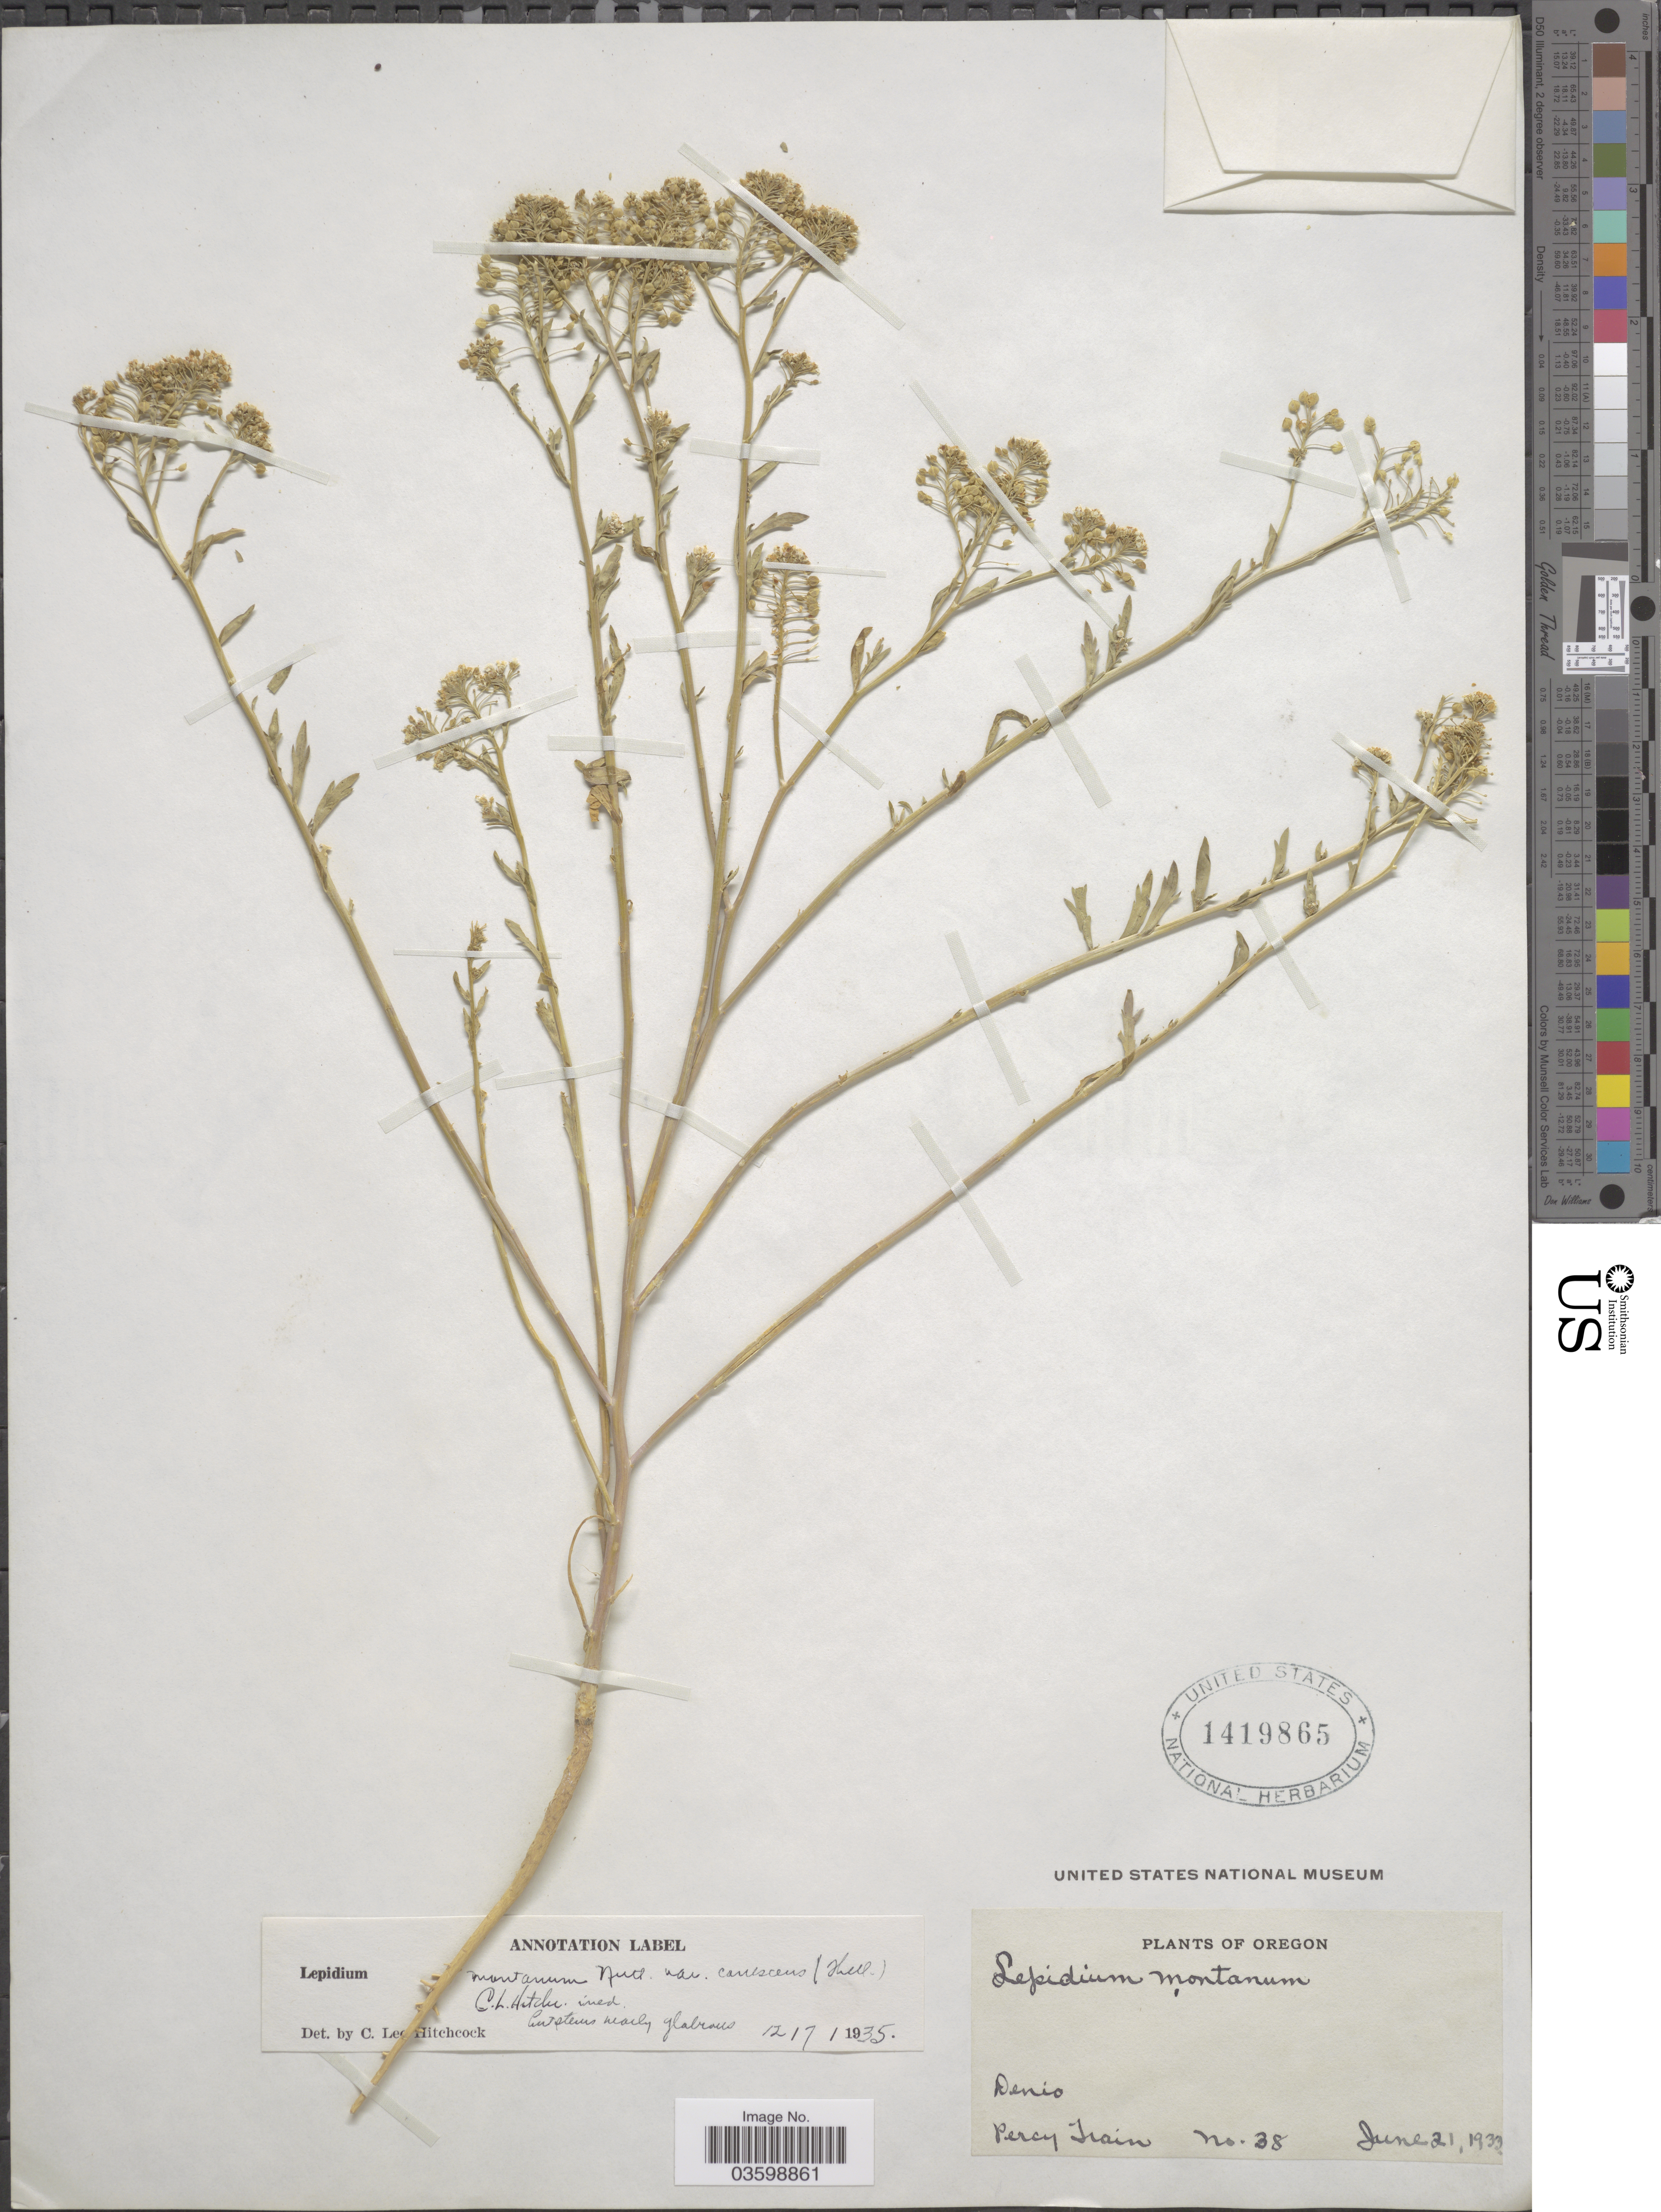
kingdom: Plantae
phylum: Tracheophyta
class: Magnoliopsida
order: Brassicales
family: Brassicaceae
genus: Lepidium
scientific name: Lepidium montanum var. canescens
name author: C.L. Hitchc.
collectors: P. Irain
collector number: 38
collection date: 1933-06-21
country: United States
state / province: Oregon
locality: Denio.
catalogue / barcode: US 1419865